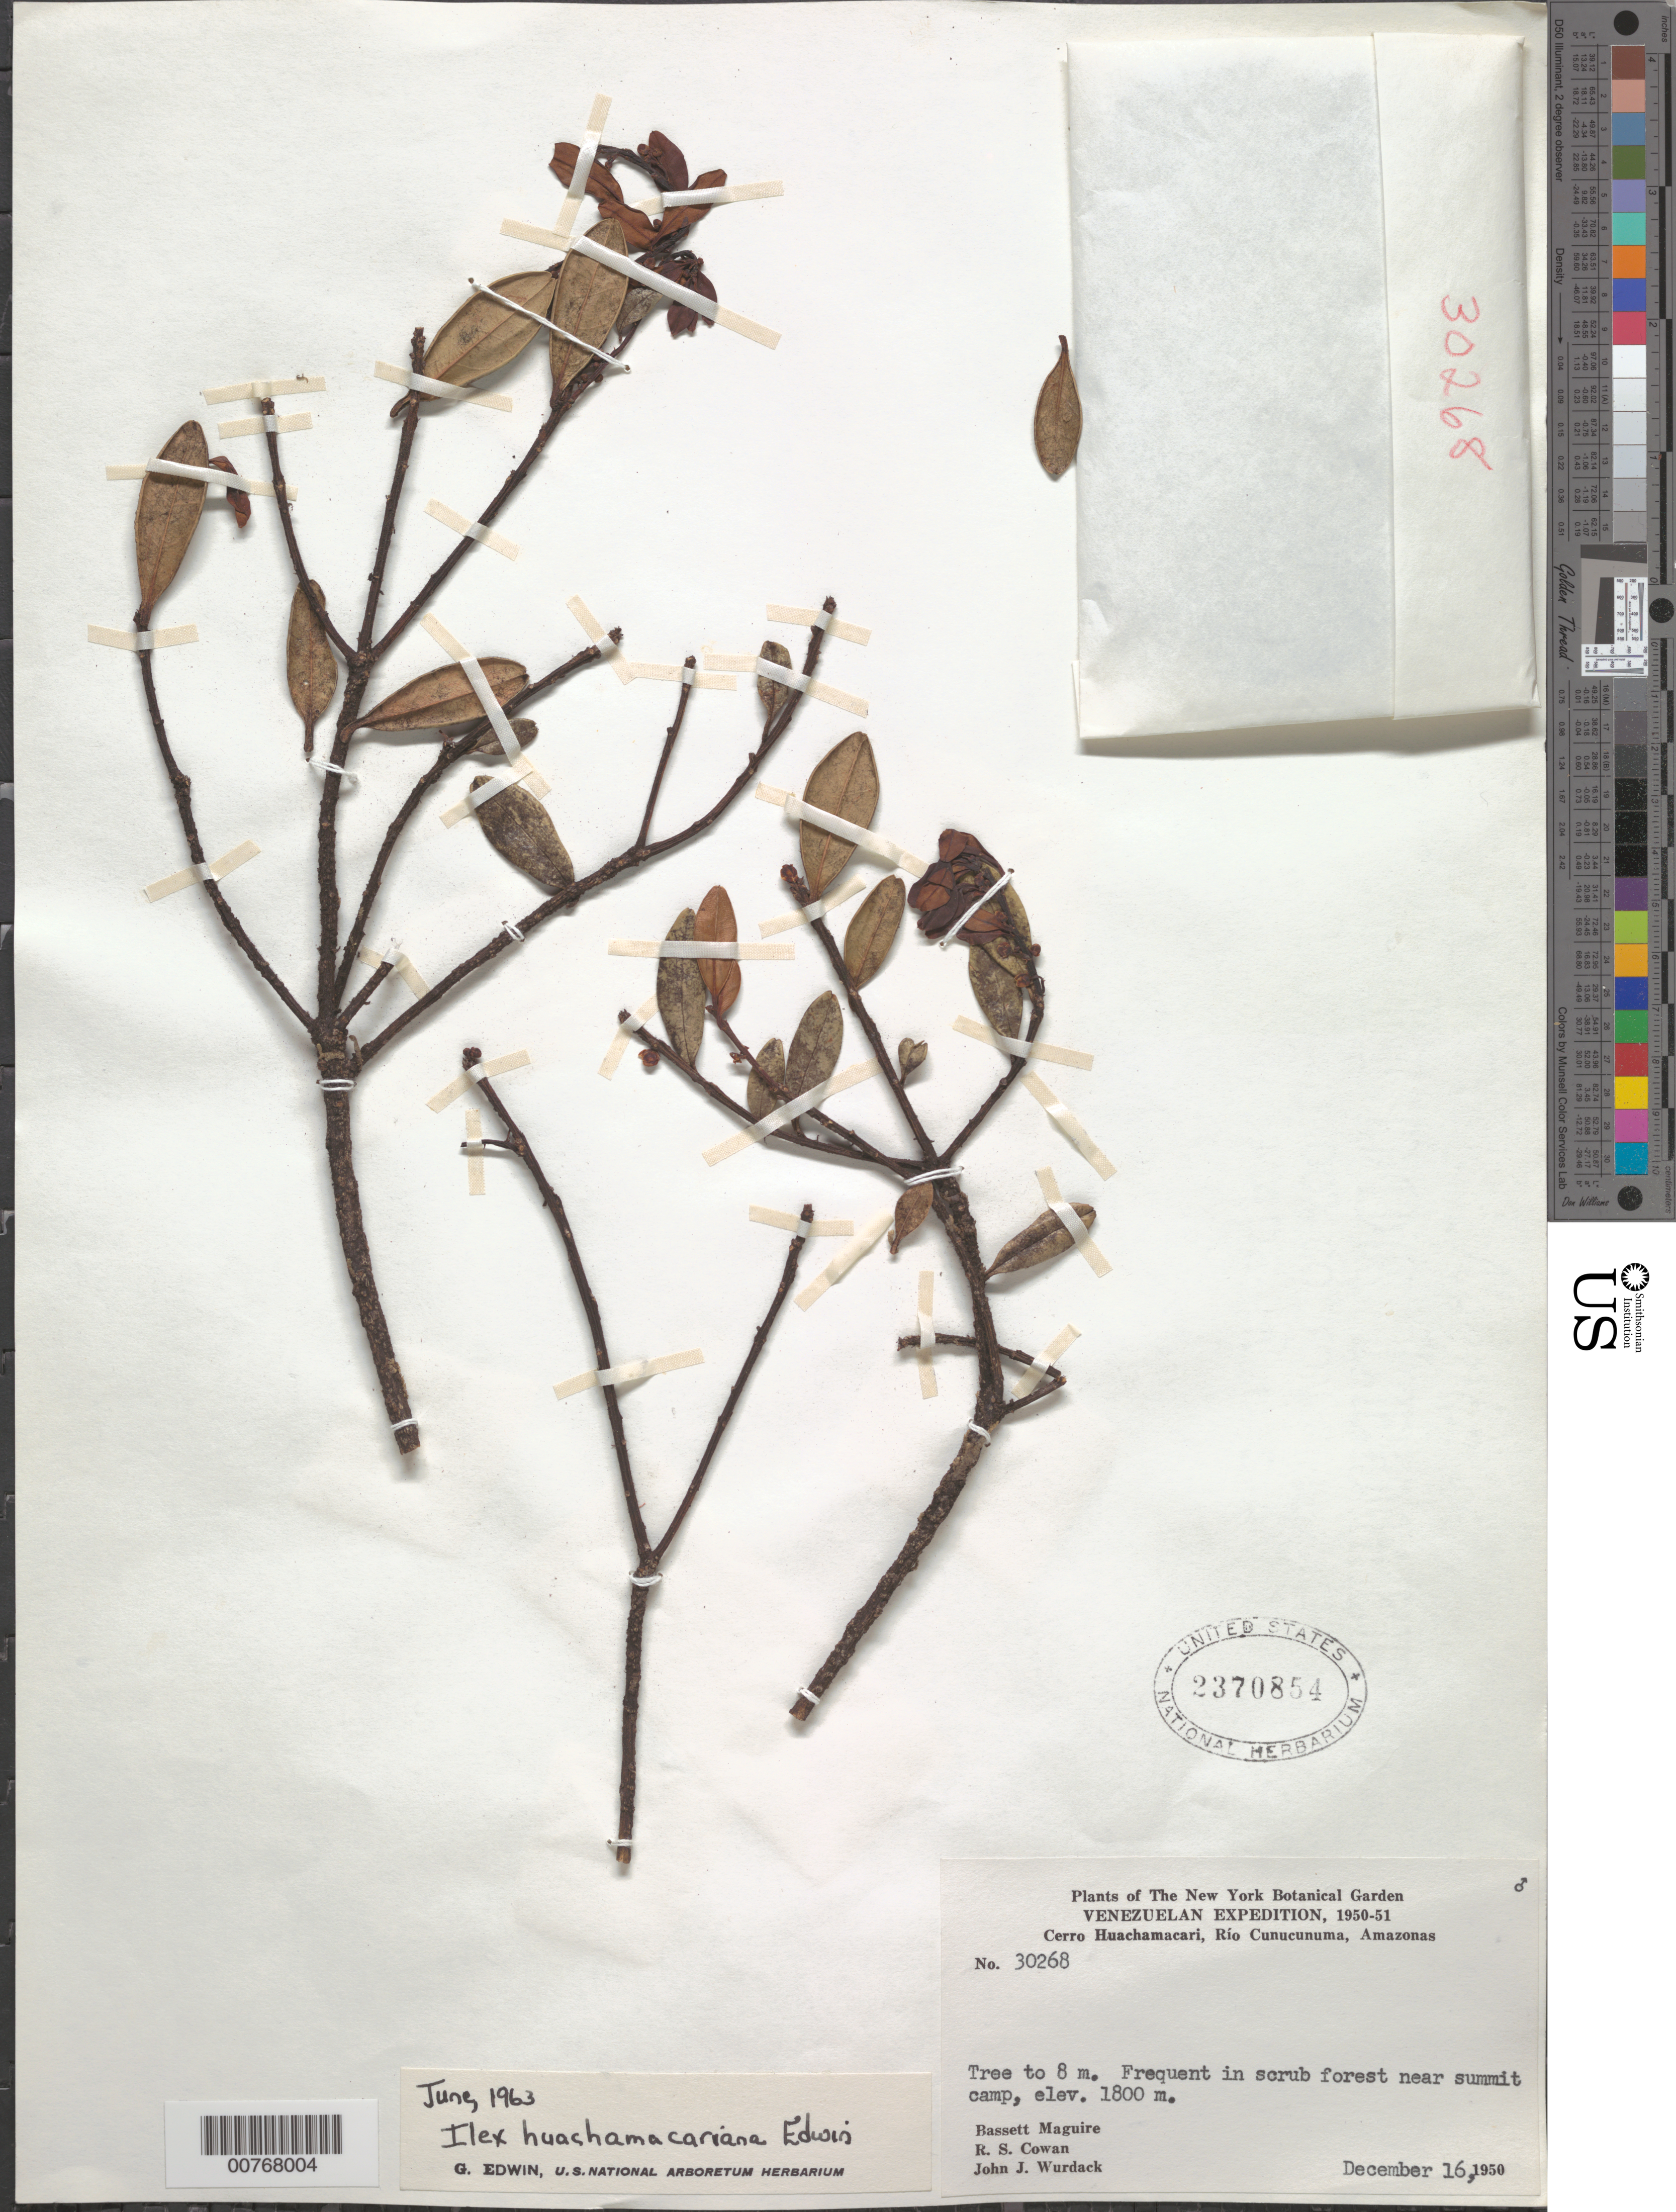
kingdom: Plantae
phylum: Tracheophyta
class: Magnoliopsida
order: Aquifoliales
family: Aquifoliaceae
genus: Ilex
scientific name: Ilex huachamacariana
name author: Edwin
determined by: Edwin, G.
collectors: B. Maguire, R. S. Cowan & J. J. Wurdack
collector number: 30268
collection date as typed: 16-Dec-50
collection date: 1950-12-16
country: Venezuela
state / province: Amazonas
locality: Cerro Huachamacari, Río Cunucunuma, near Summit Camp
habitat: Scrub forest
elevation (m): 1800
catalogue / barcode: US 2370854